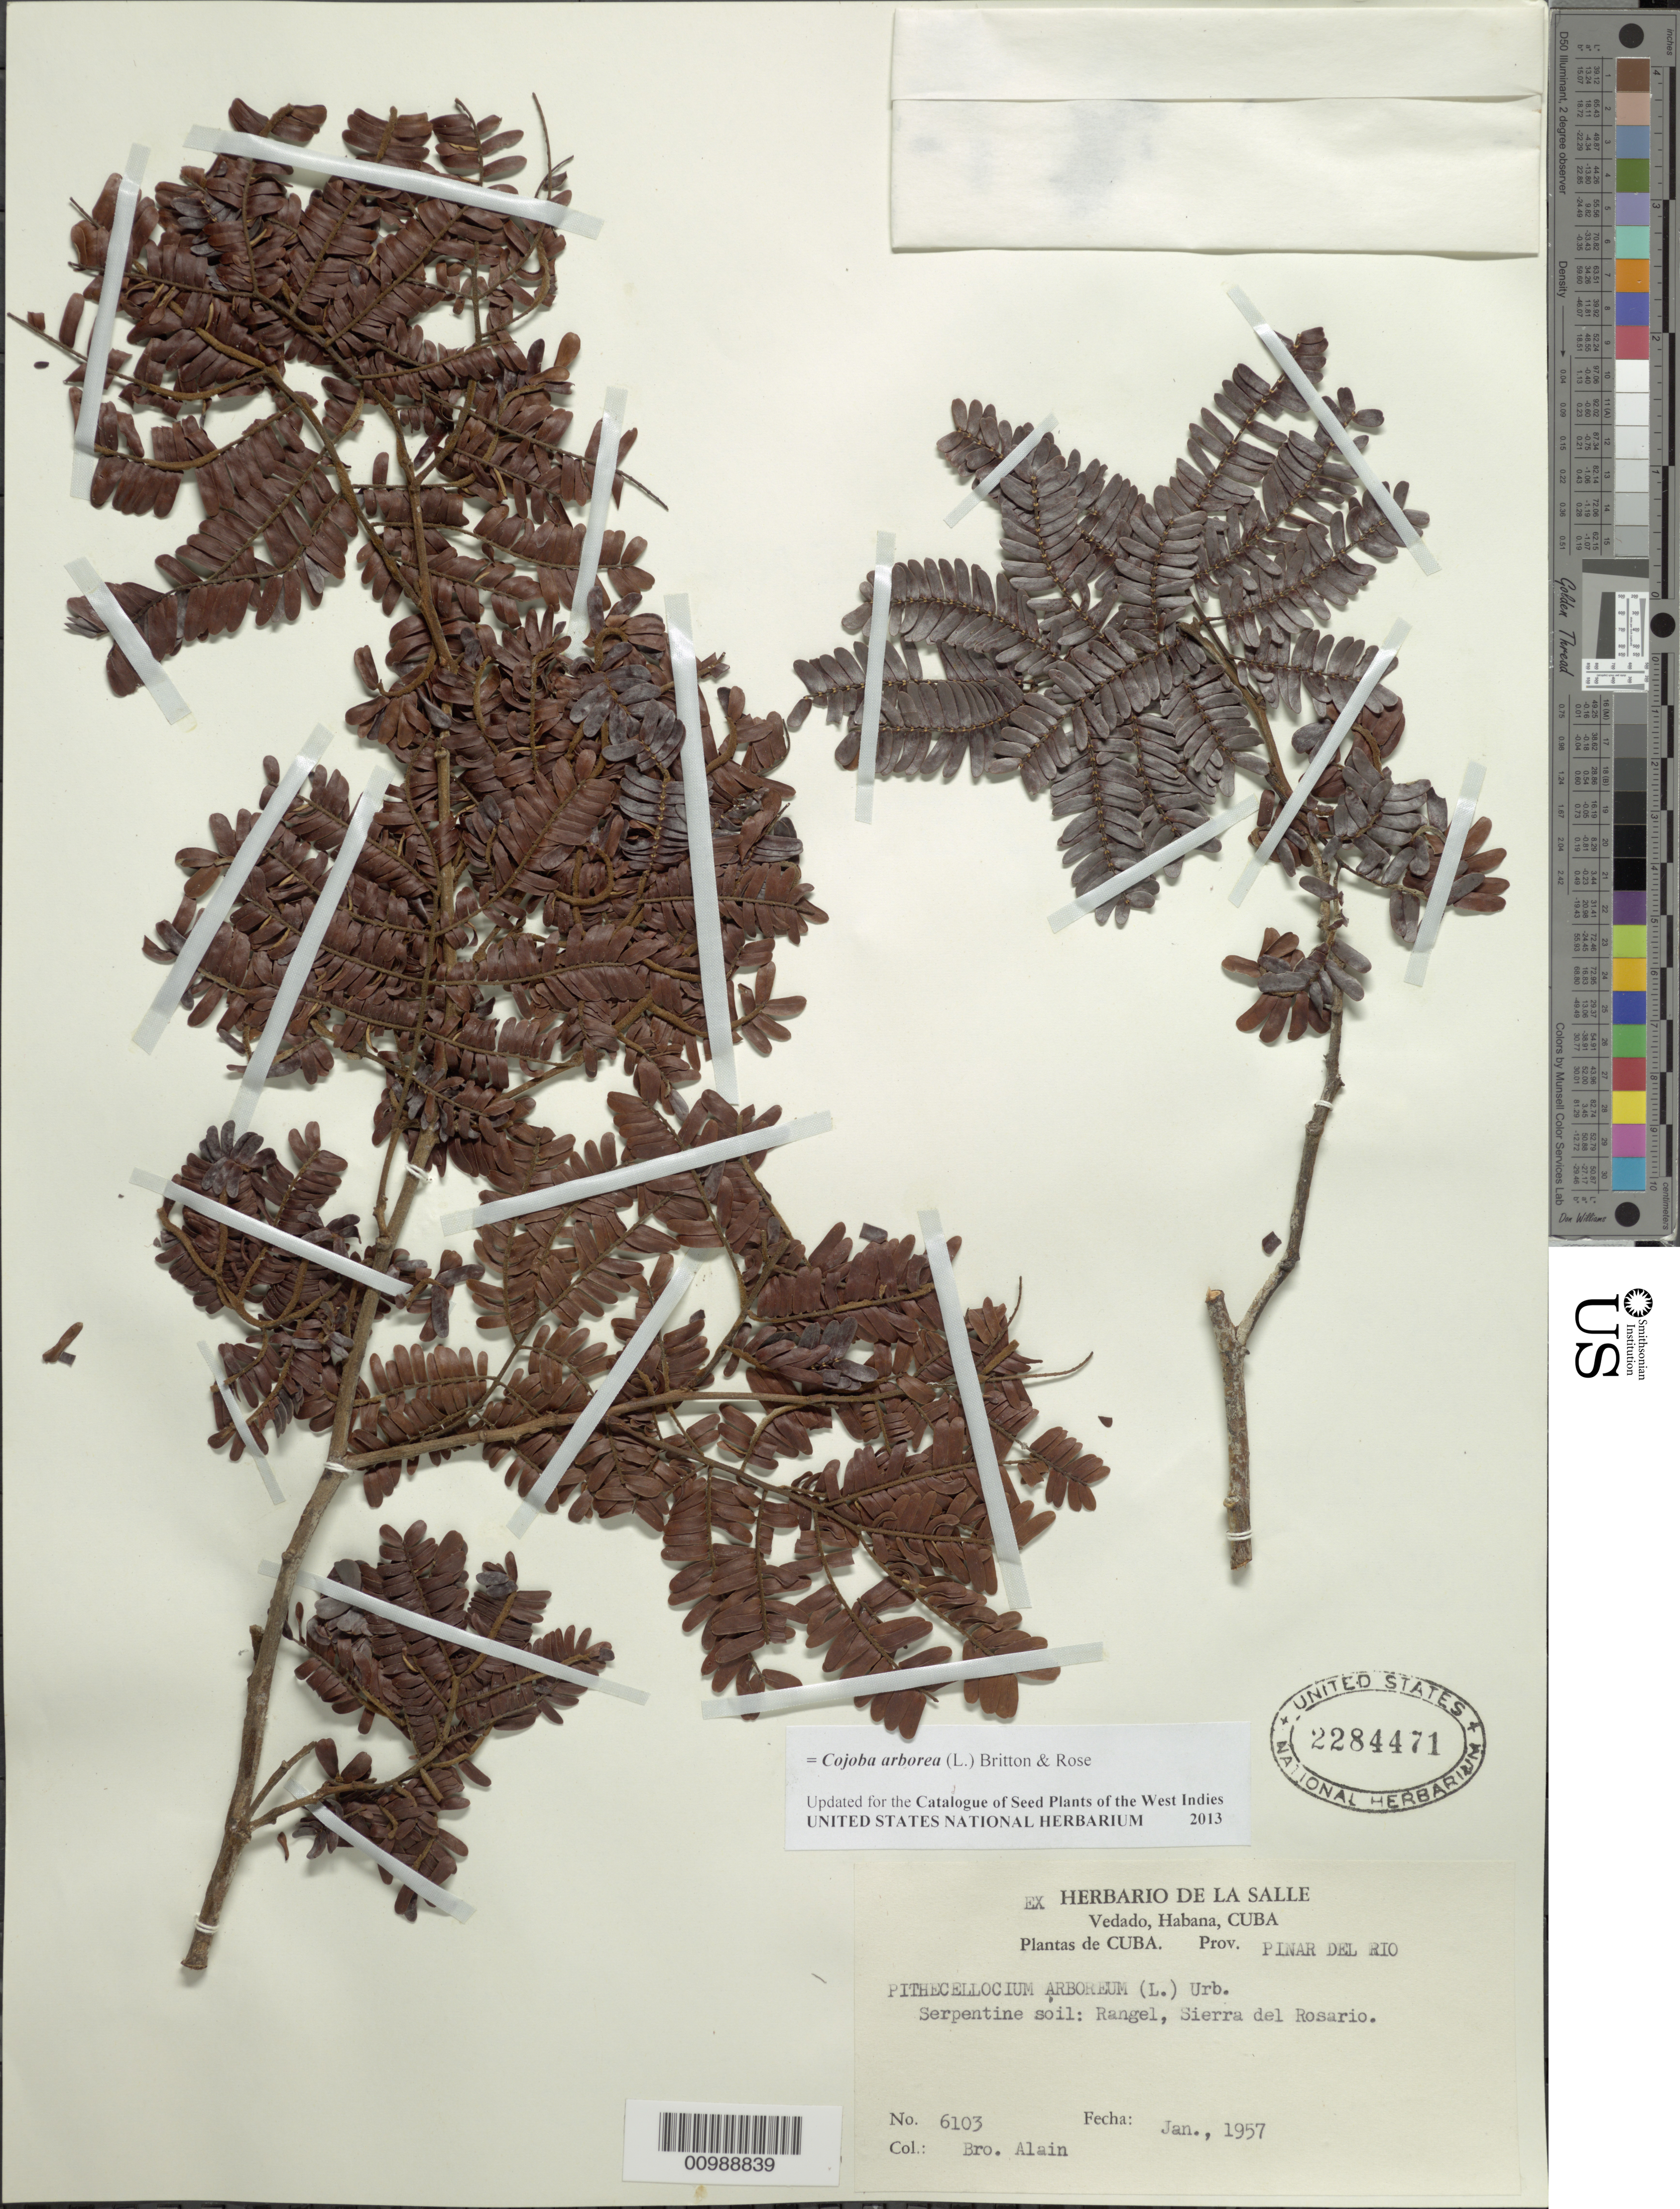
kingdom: Plantae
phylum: Tracheophyta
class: Magnoliopsida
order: Fabales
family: Fabaceae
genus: Cojoba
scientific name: Cojoba arborea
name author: (L.) Britton & Rose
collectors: A. H. Liogier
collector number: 6103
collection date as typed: Jan 1957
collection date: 1957-01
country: Cuba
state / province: Pinar del Rio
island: Cuba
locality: Rangel; Sierra del Rosario Serpentine soil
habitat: Serpentine soil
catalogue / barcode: US 2284471